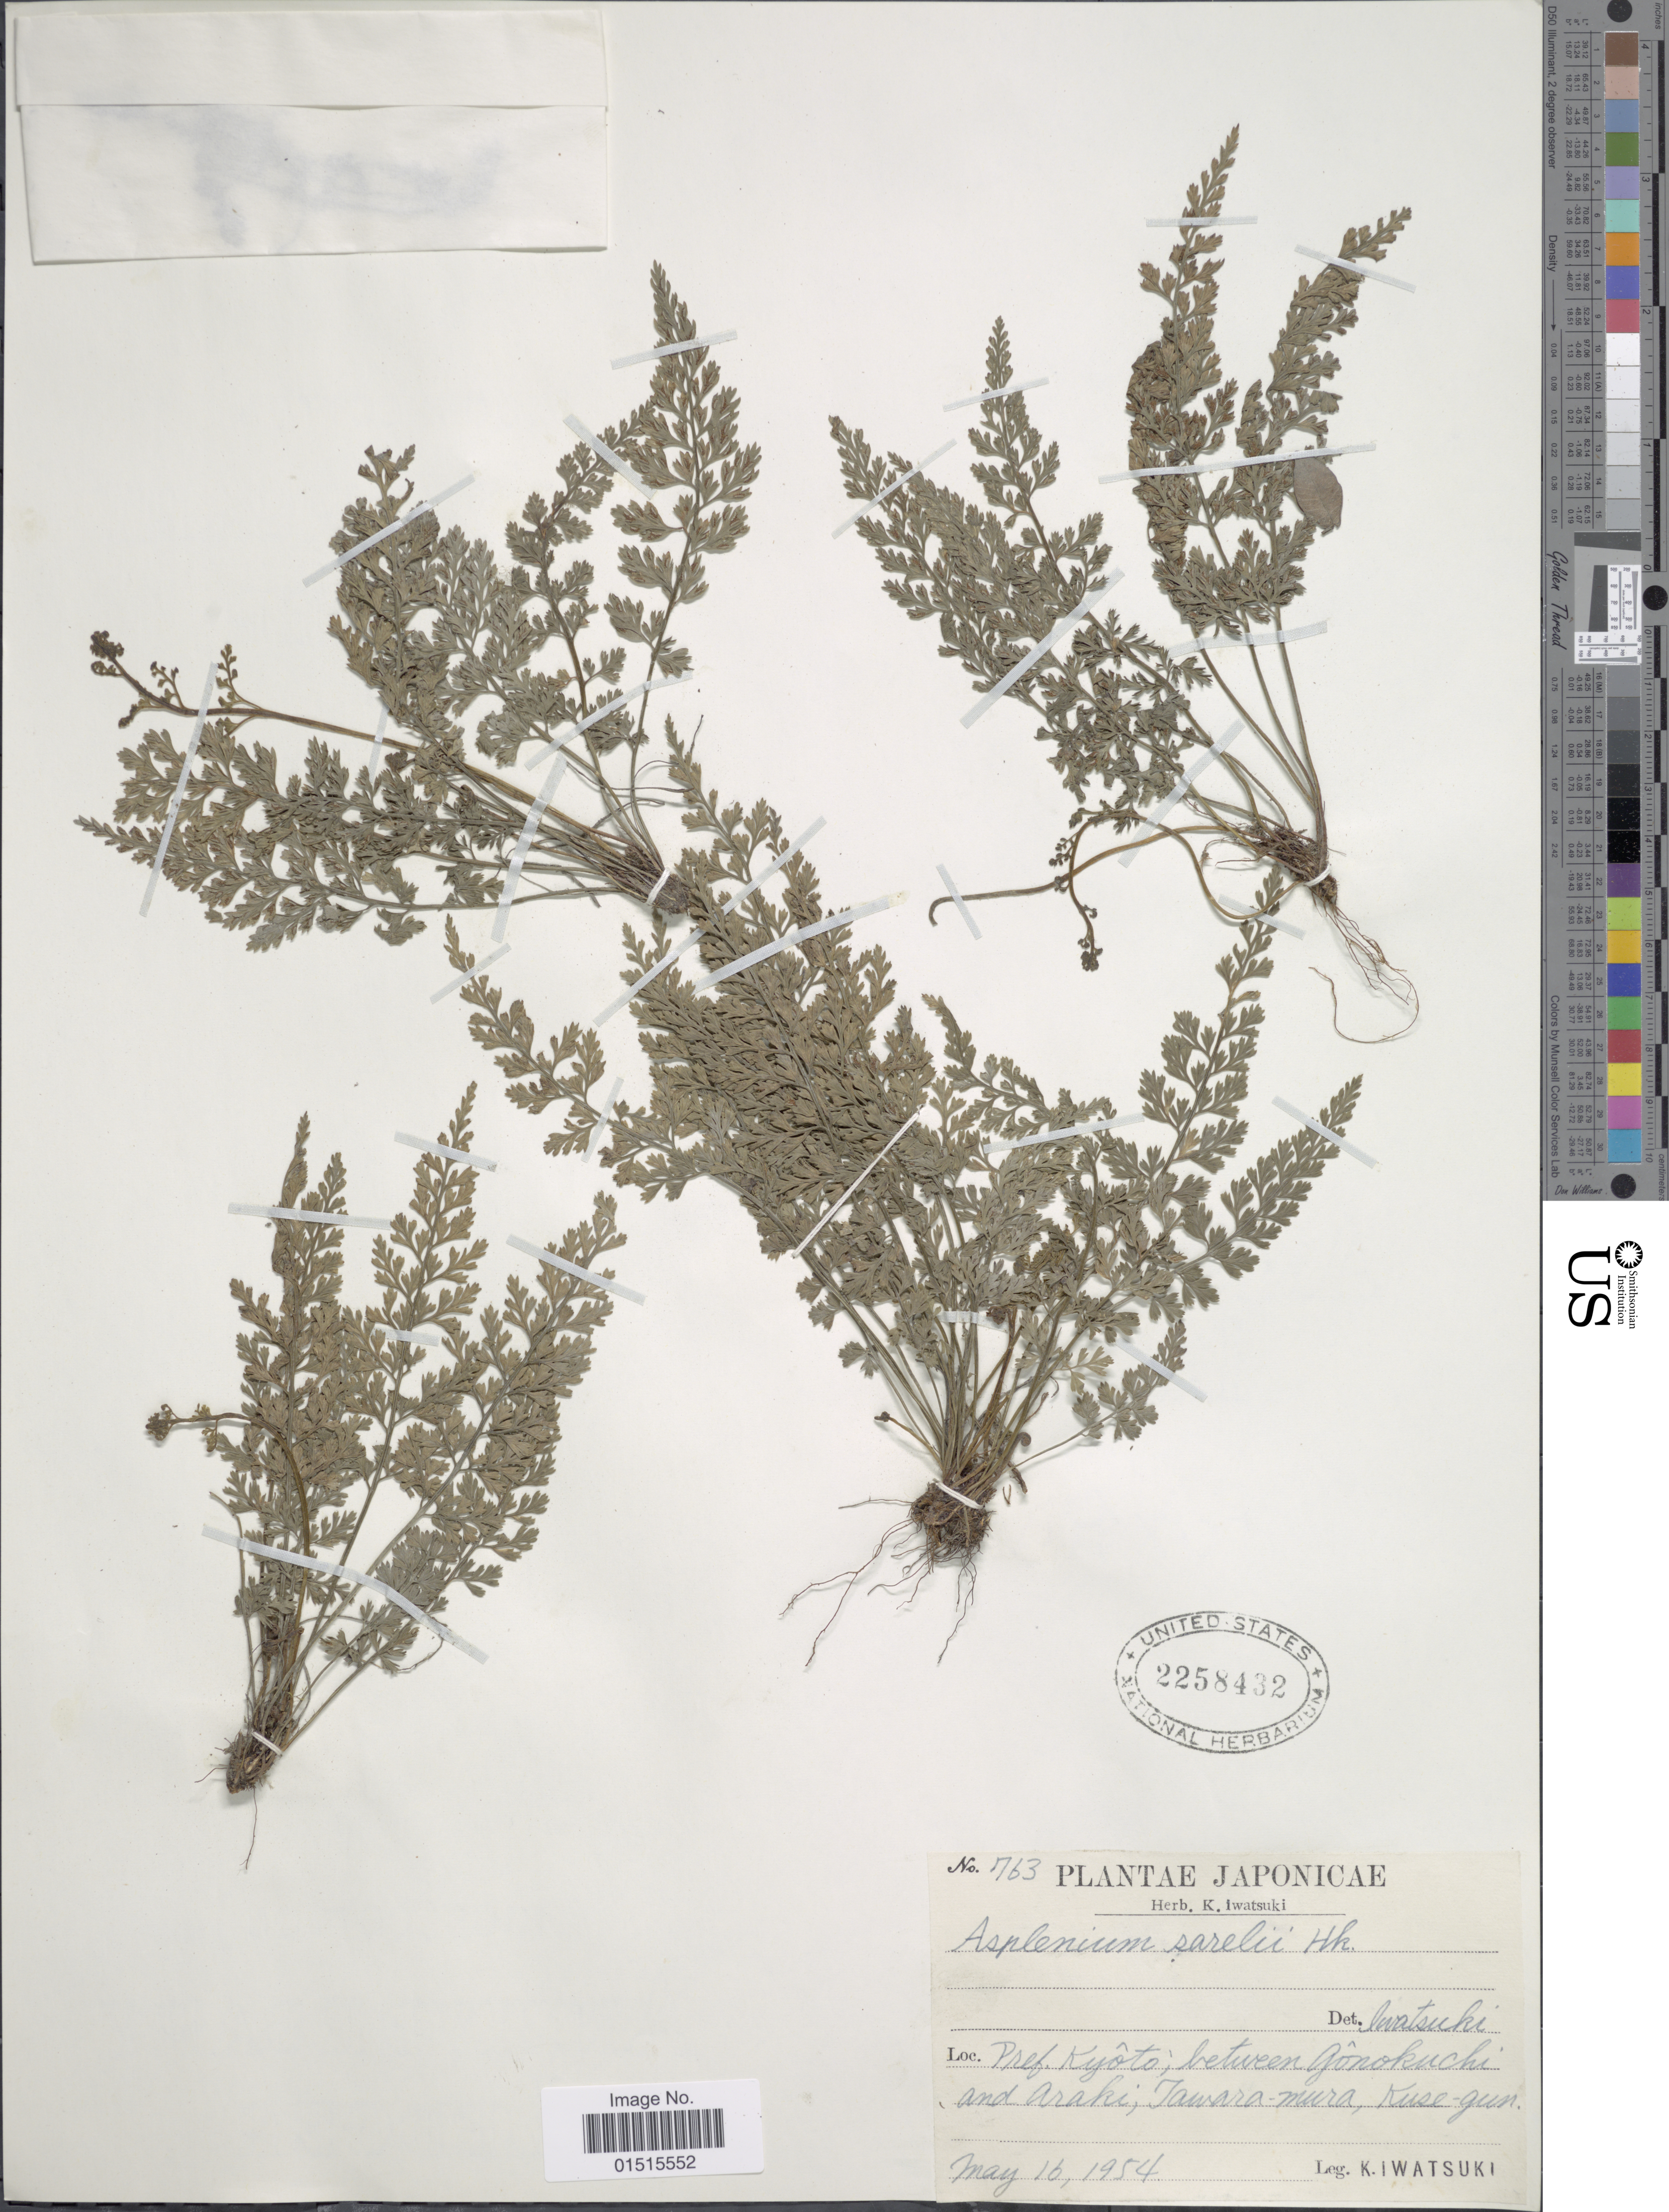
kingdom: Plantae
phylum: Tracheophyta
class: Polypodiopsida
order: Polypodiales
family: Aspleniaceae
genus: Asplenium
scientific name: Asplenium sarelii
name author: Hook.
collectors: K. Iwatsuki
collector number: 1763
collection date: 1954-05-16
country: Japan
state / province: Kyoto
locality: Between Gonokuchi and Araki, Tawara-mura, Kuse-gun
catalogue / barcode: US 2258432